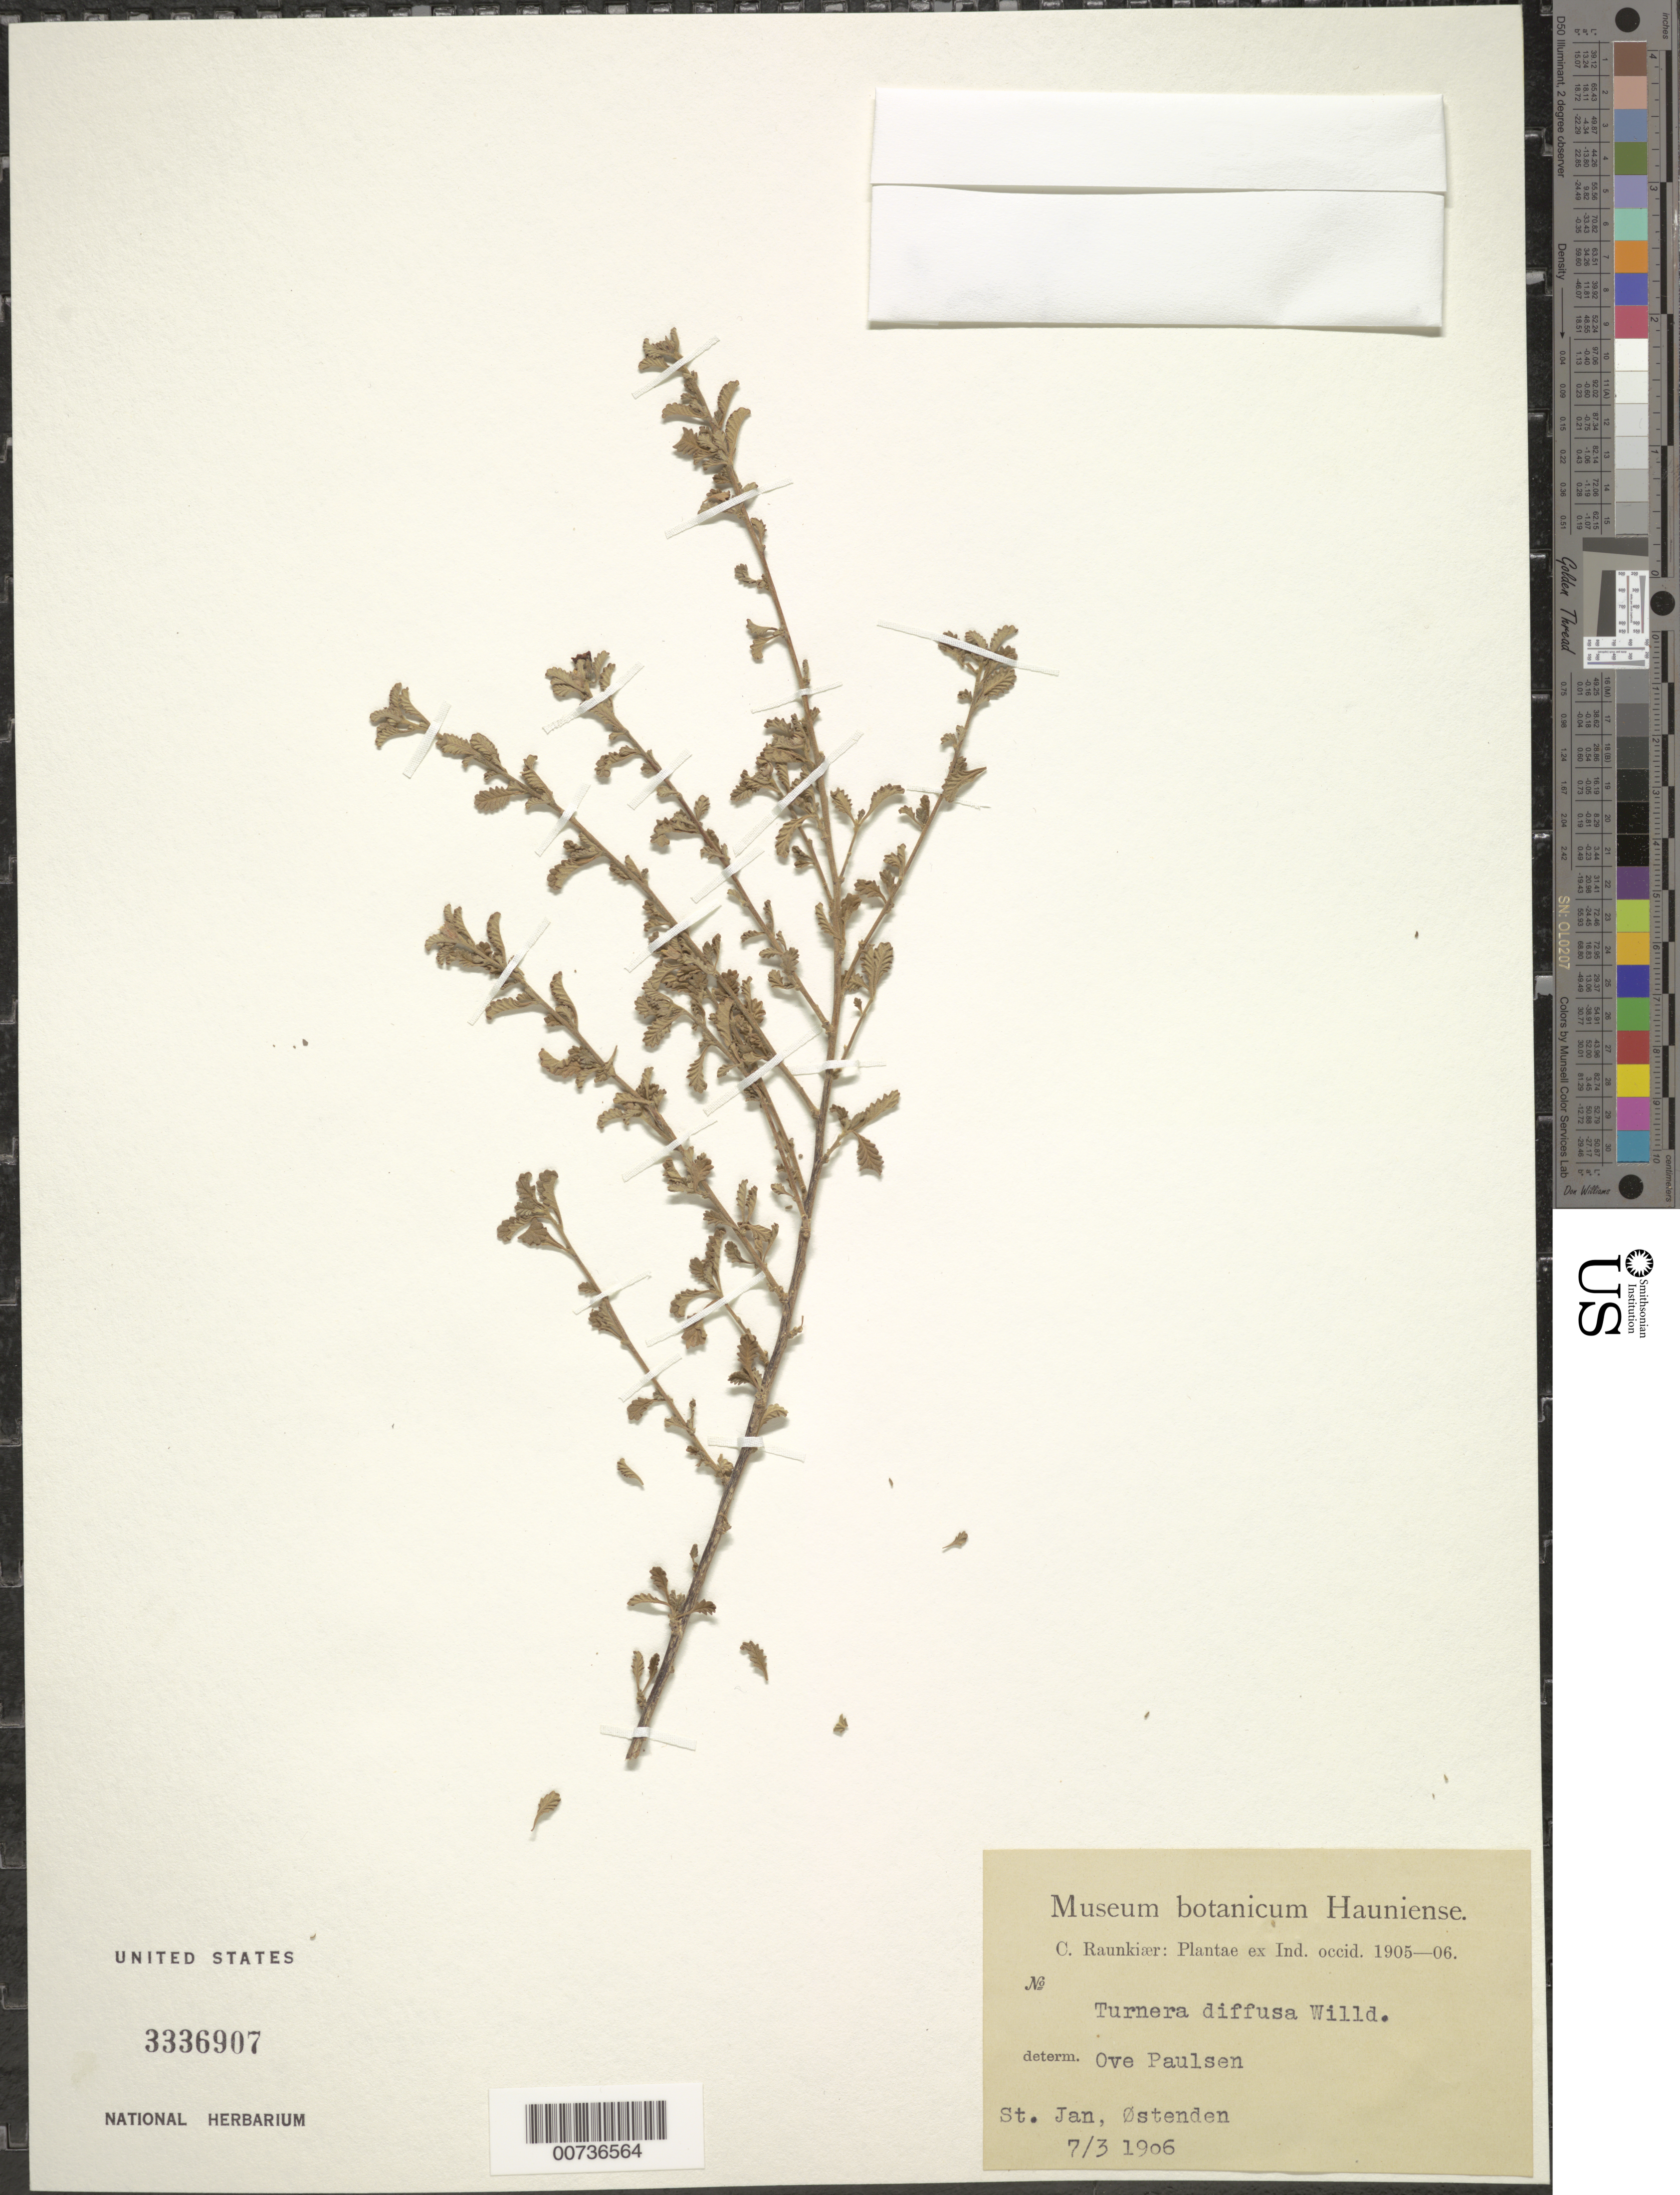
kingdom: Plantae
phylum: Tracheophyta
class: Magnoliopsida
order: Malpighiales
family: Turneraceae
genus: Turnera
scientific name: Turnera diffusa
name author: Willd. ex Schult.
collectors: O. Paulsen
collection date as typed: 03 Jul 1906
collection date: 1906-07-03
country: U.S. Virgin Islands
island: St. John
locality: Ostenden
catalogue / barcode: US 3336907